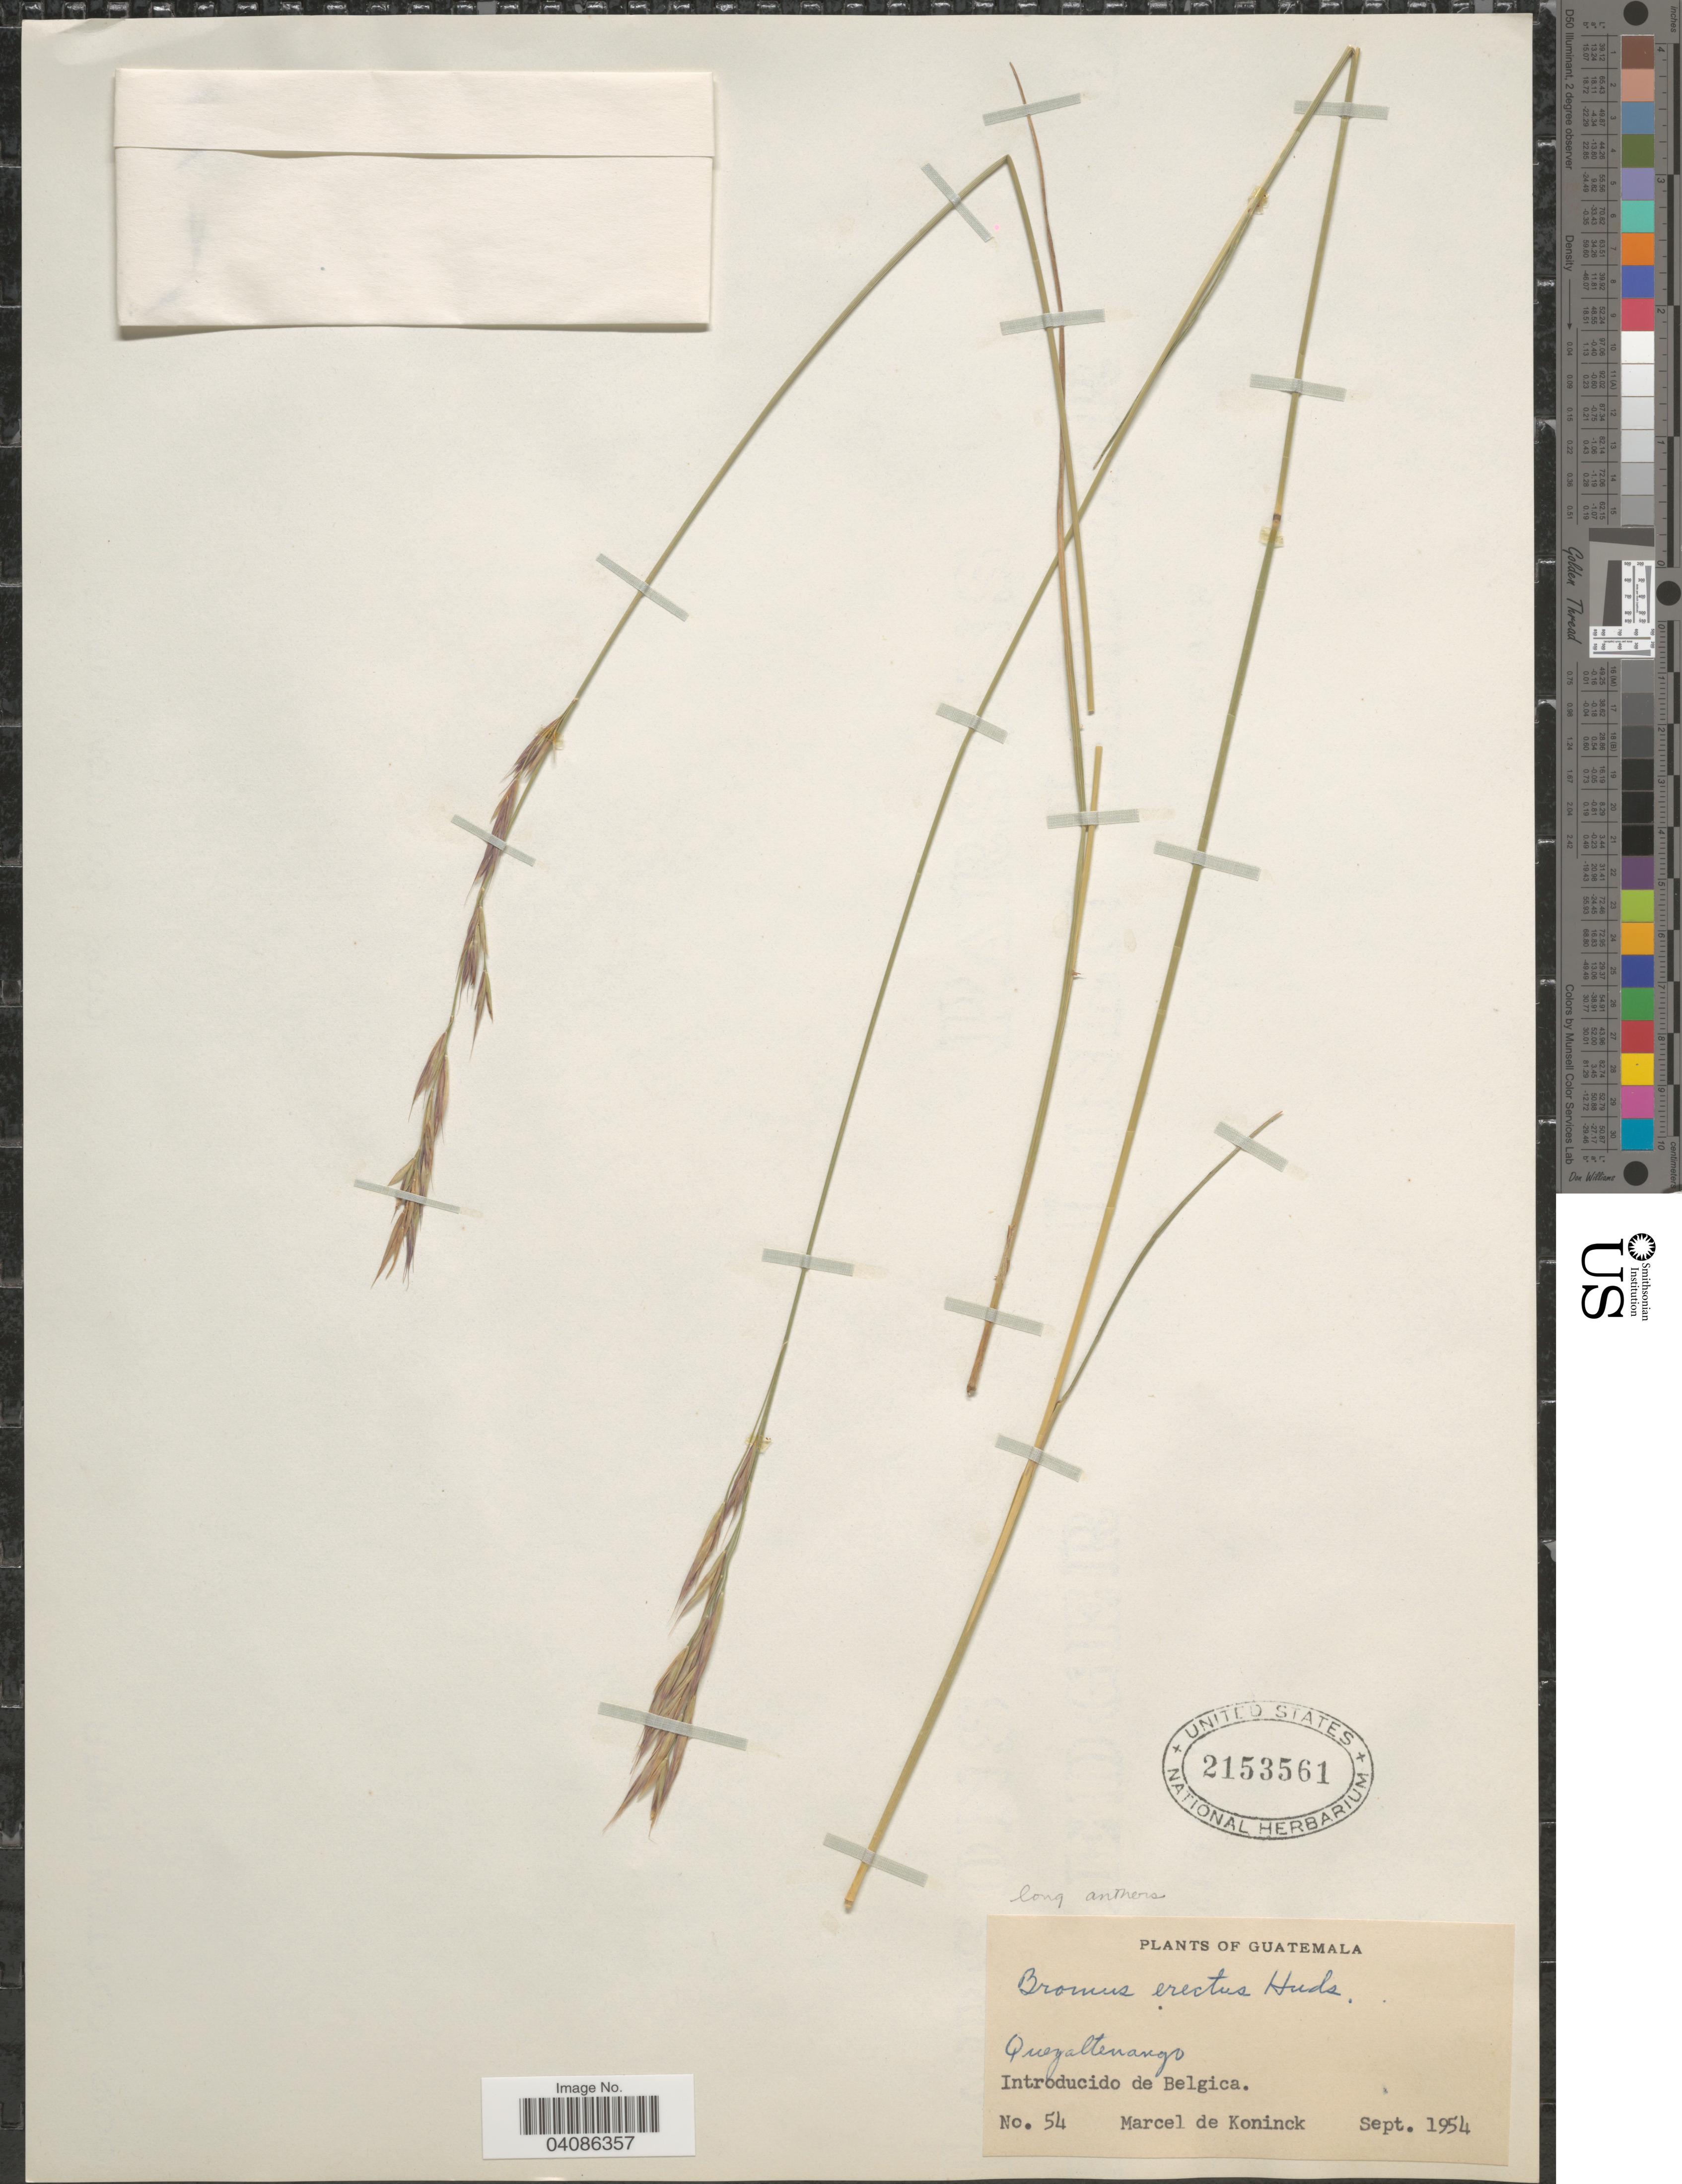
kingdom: Plantae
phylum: Tracheophyta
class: Liliopsida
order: Poales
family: Poaceae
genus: Bromus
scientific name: Bromus erectus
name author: Huds.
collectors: M. Koninck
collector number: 54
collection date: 1954-09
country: Guatemala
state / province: Quetzaltenango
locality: Introducido de Belgica.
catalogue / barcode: US 2153561